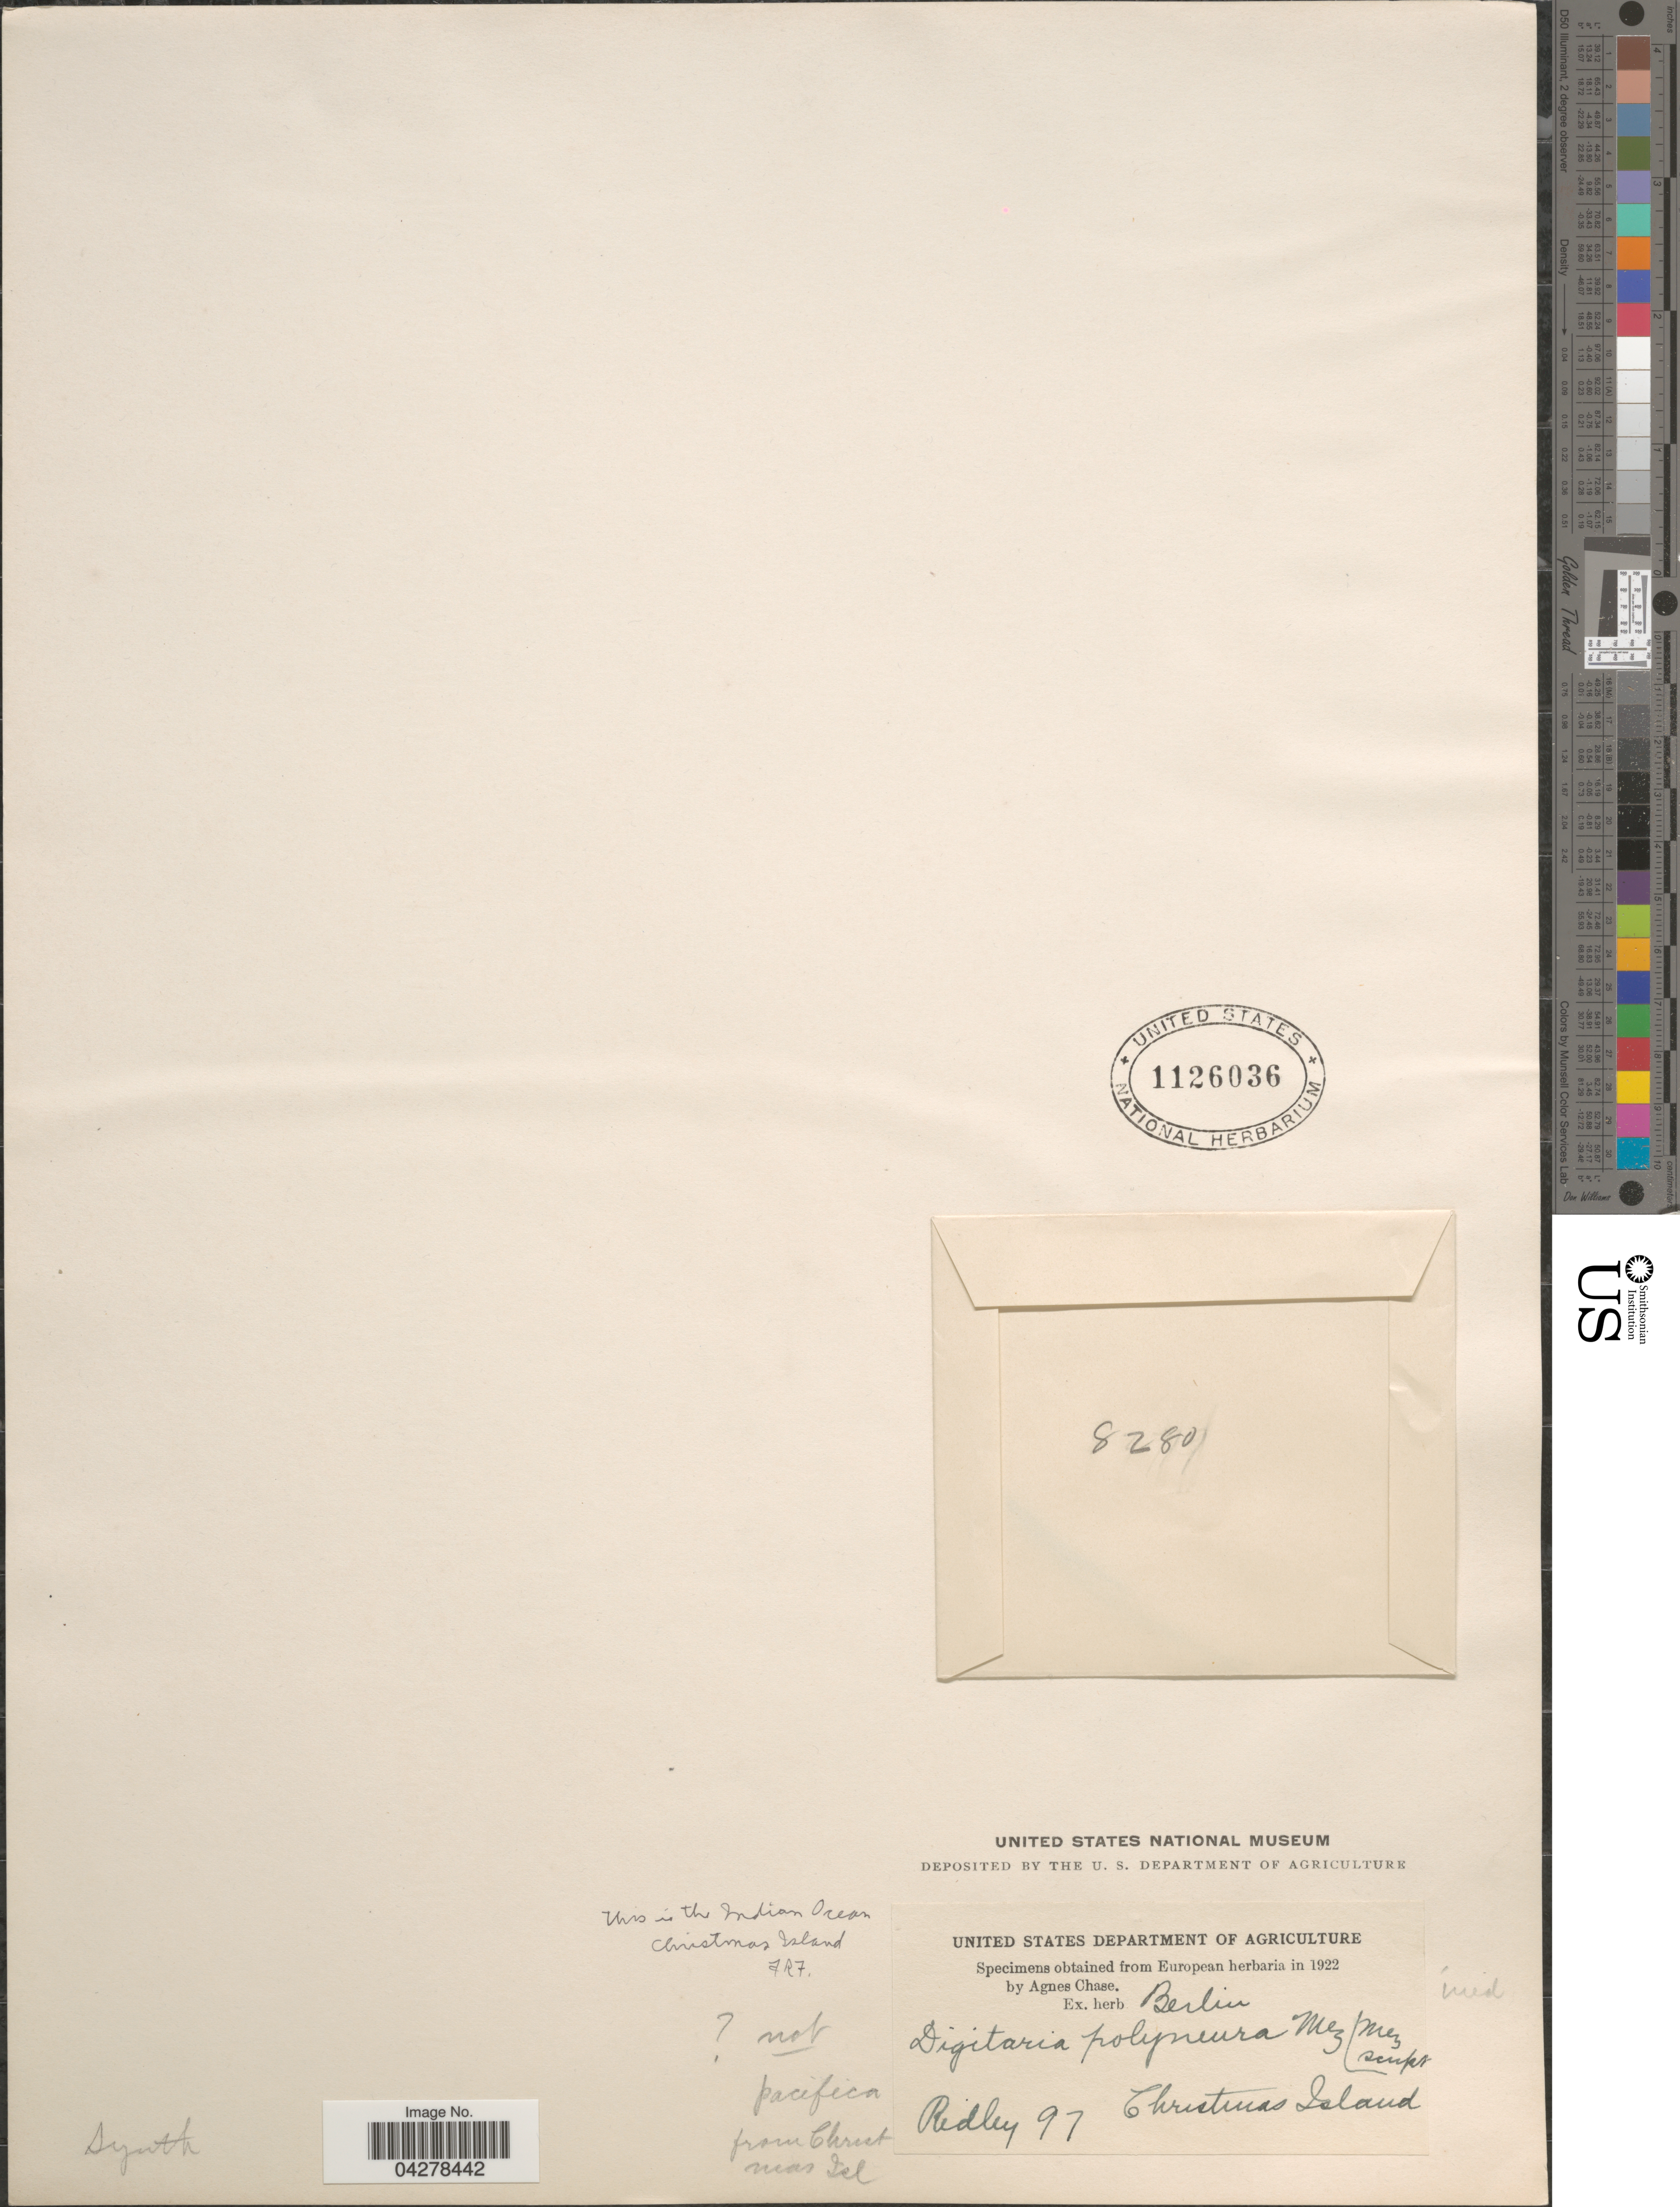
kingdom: Plantae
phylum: Tracheophyta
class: Liliopsida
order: Poales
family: Poaceae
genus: Digitaria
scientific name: Digitaria polyneura ined.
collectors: -. Ridley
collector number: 97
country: Australia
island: Christmas Island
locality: Indian Ocean. Christmas Island.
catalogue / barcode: US 1126036